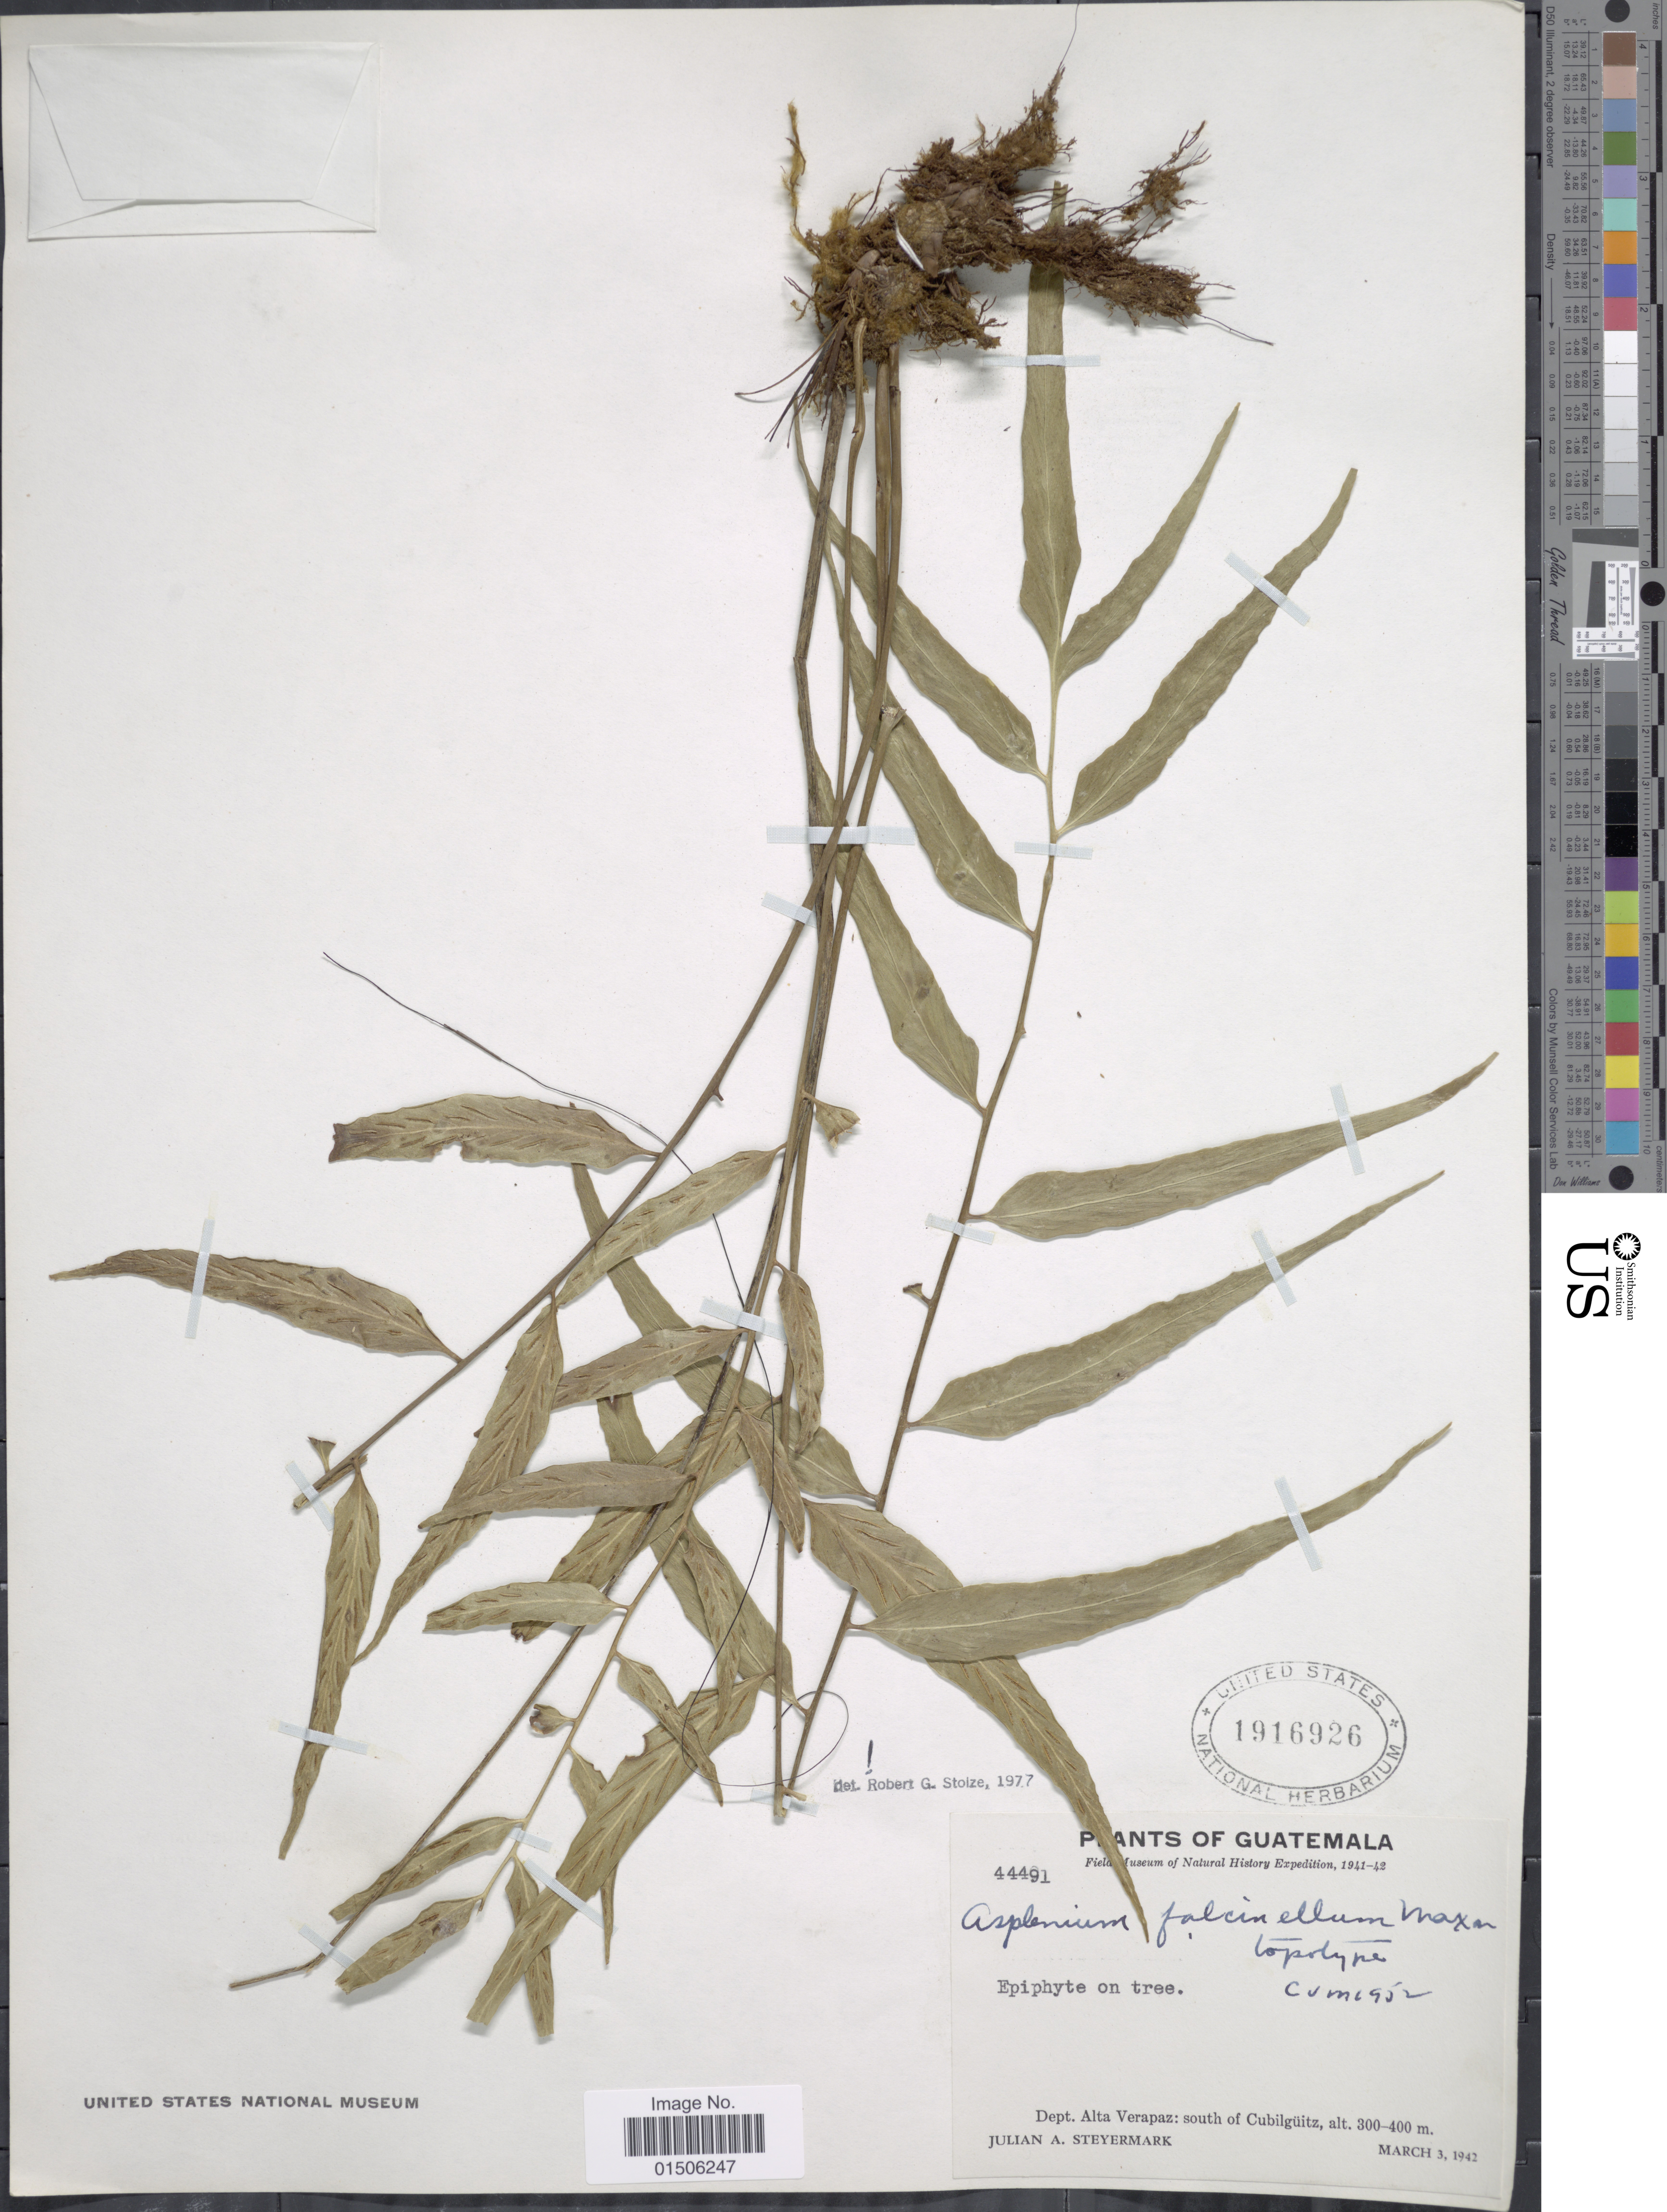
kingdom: Plantae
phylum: Tracheophyta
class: Polypodiopsida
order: Polypodiales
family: Aspleniaceae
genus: Asplenium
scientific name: Asplenium falcinellum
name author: Maxon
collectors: J. Steyermark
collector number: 44491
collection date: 1942-03-03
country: Guatemala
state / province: Alta Verapaz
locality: Dept. Alta Verapaz: south of Cubilgüitz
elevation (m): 300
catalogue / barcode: US 1916926